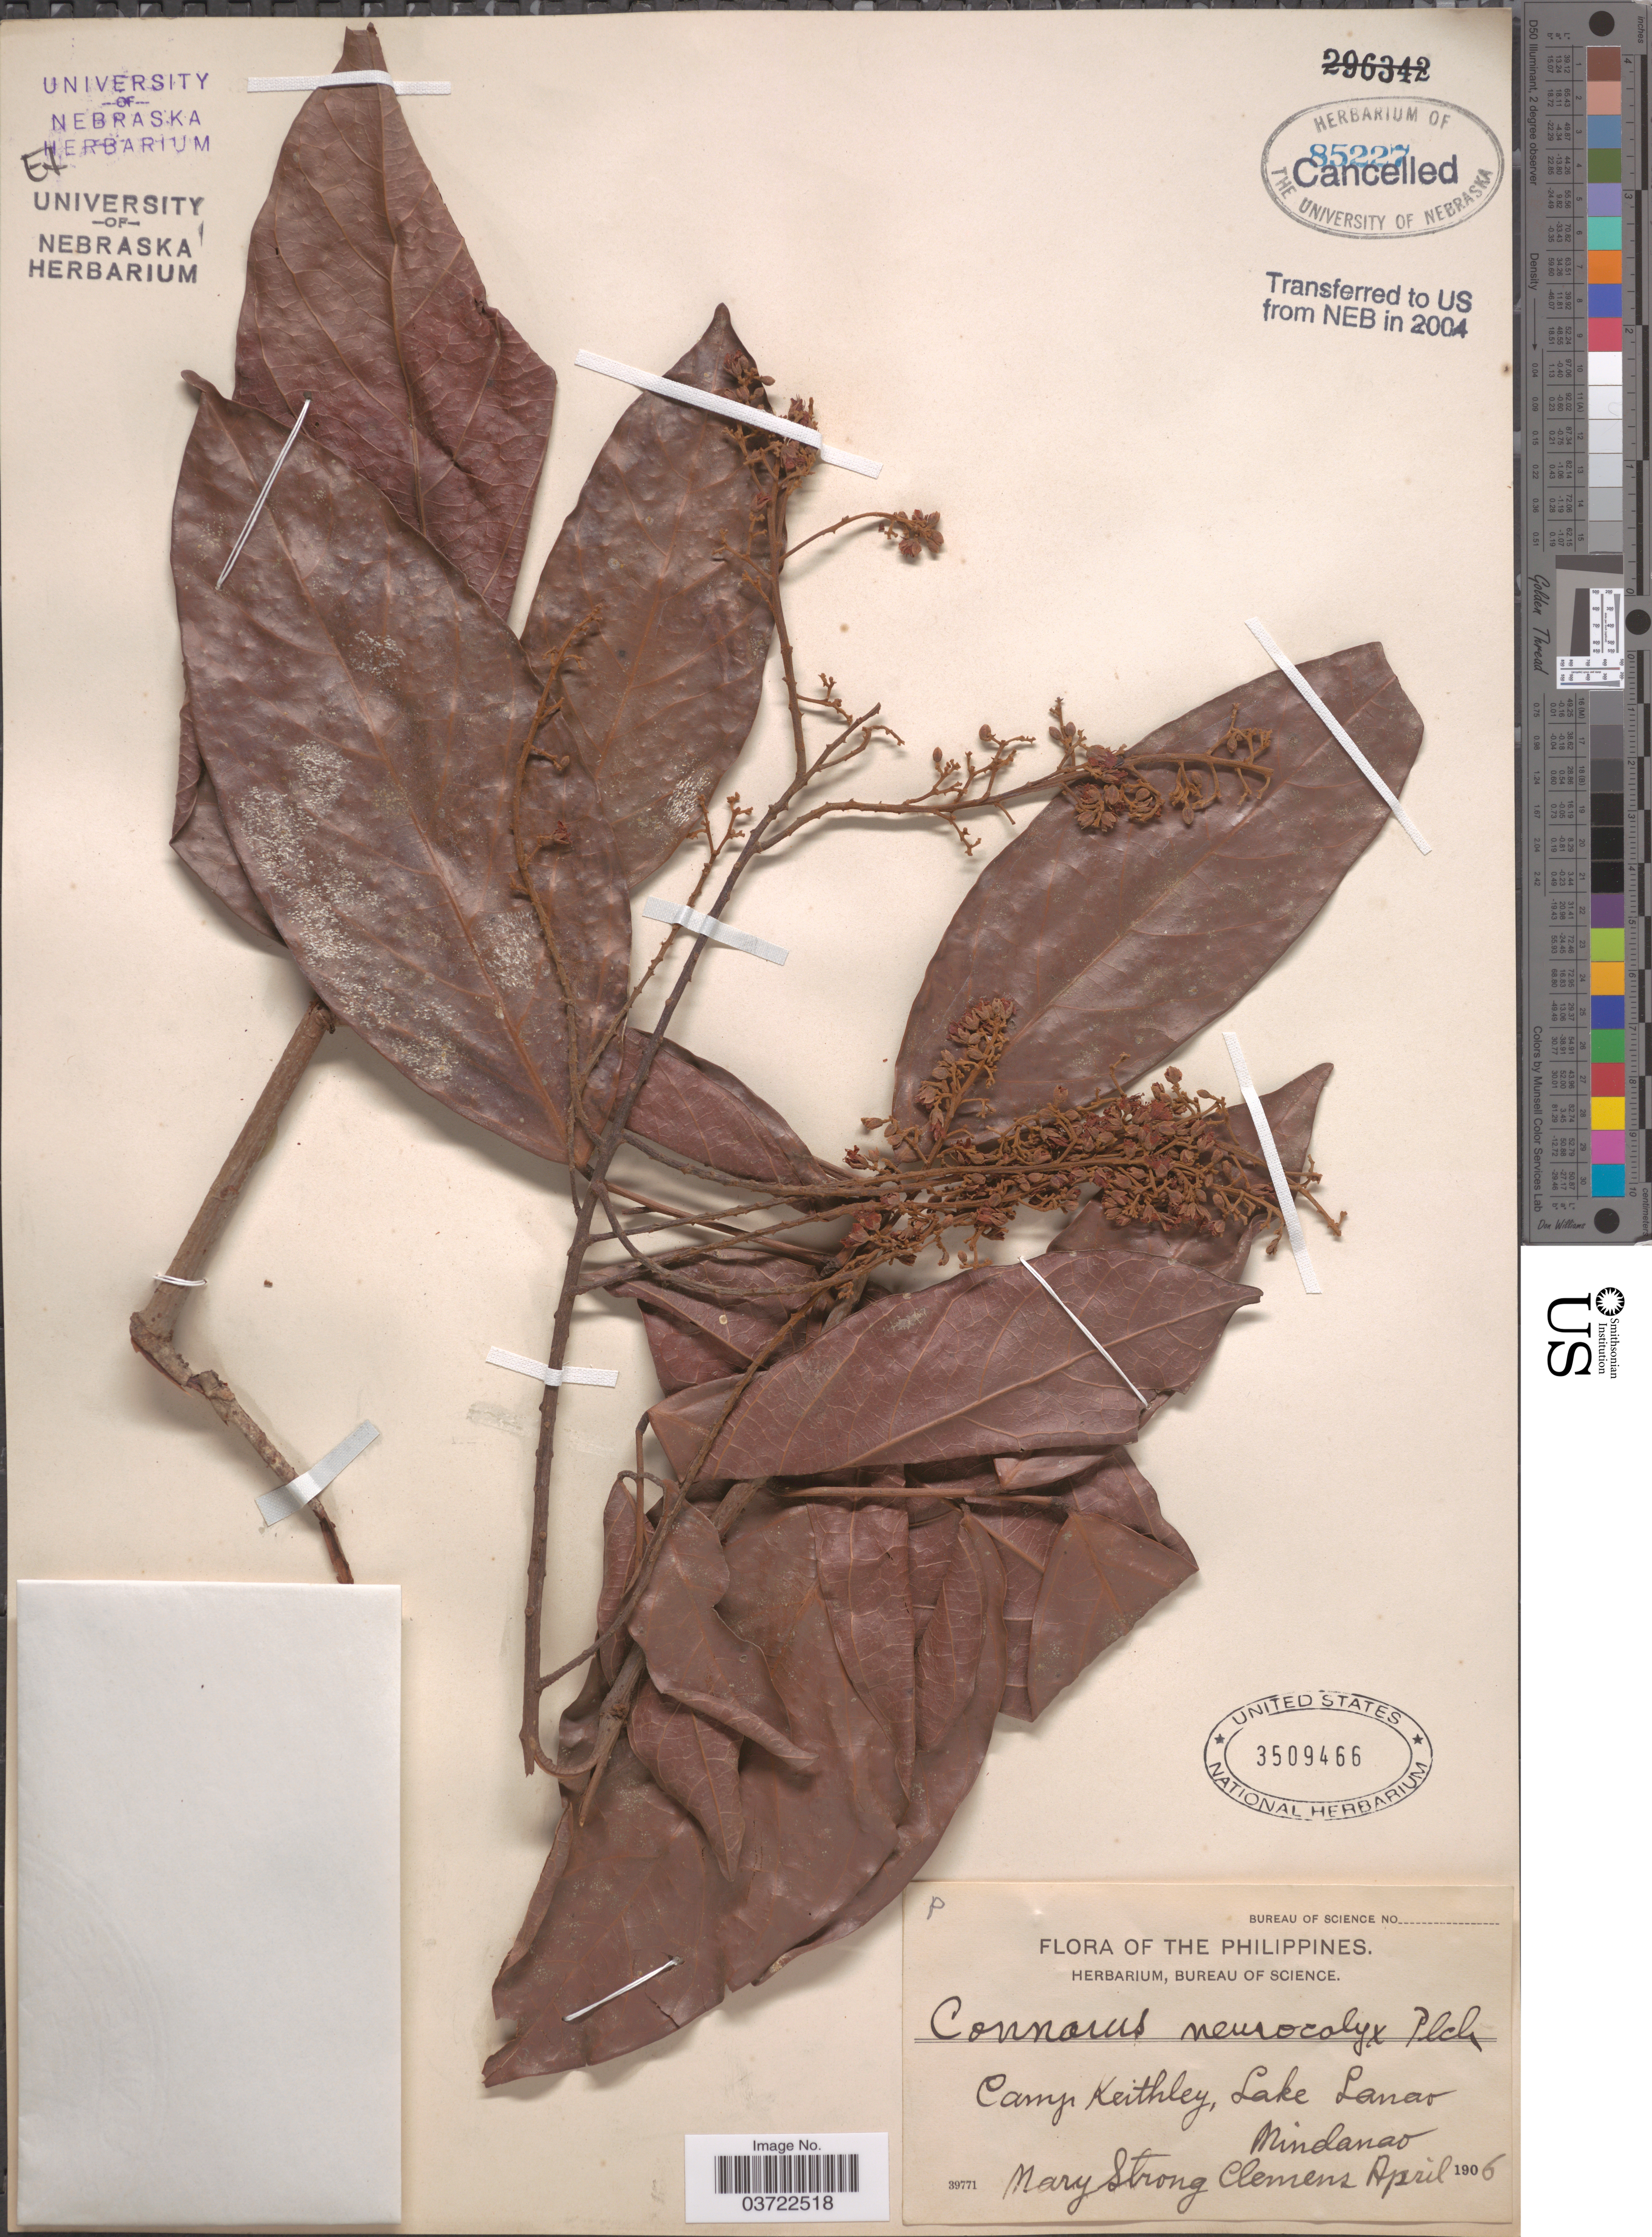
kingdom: Plantae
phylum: Tracheophyta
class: Magnoliopsida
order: Oxalidales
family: Connaraceae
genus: Connarus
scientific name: Connarus neurocalyx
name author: Planch.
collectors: M. S. Clemens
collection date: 1906-04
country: Philippines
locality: Camp Keithley, Lake Lanao, Mindanao.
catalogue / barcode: US 3509466